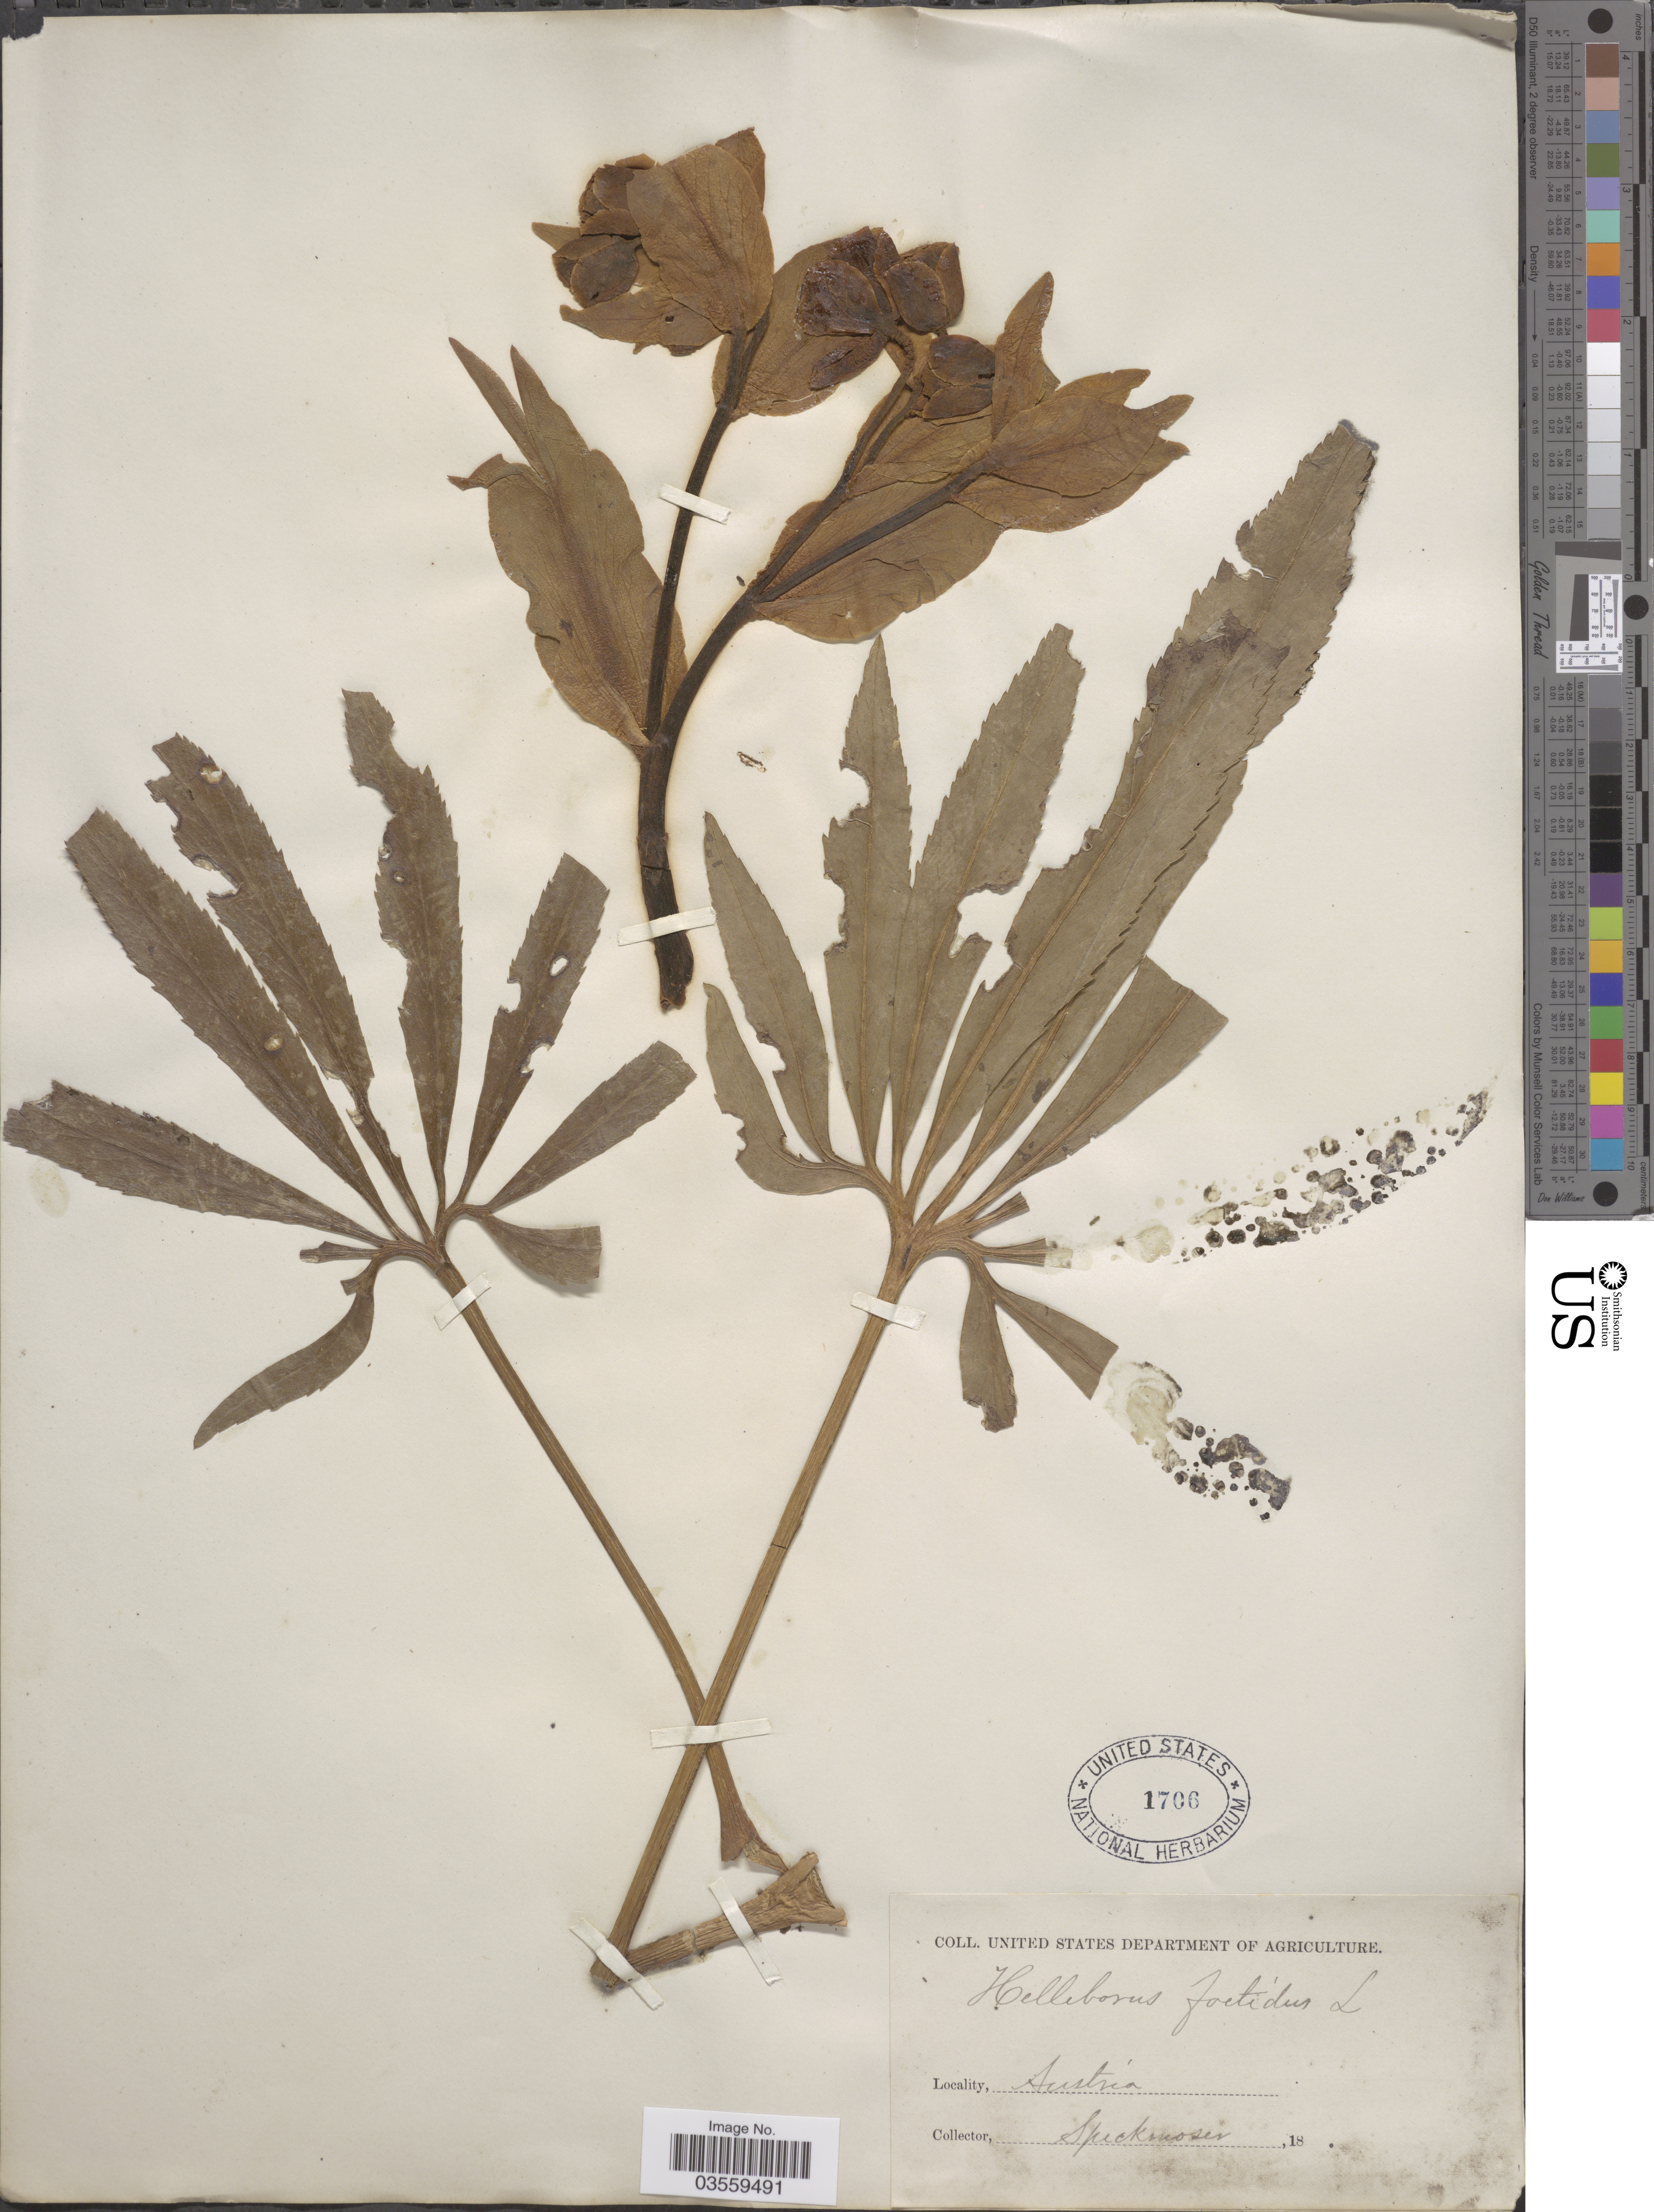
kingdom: Plantae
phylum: Tracheophyta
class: Magnoliopsida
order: Ranunculales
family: Ranunculaceae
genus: Helleborus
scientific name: Helleborus foetidus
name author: L.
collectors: Speckmoser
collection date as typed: Transcribed d/m/y: //18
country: Austria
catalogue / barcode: US 1706